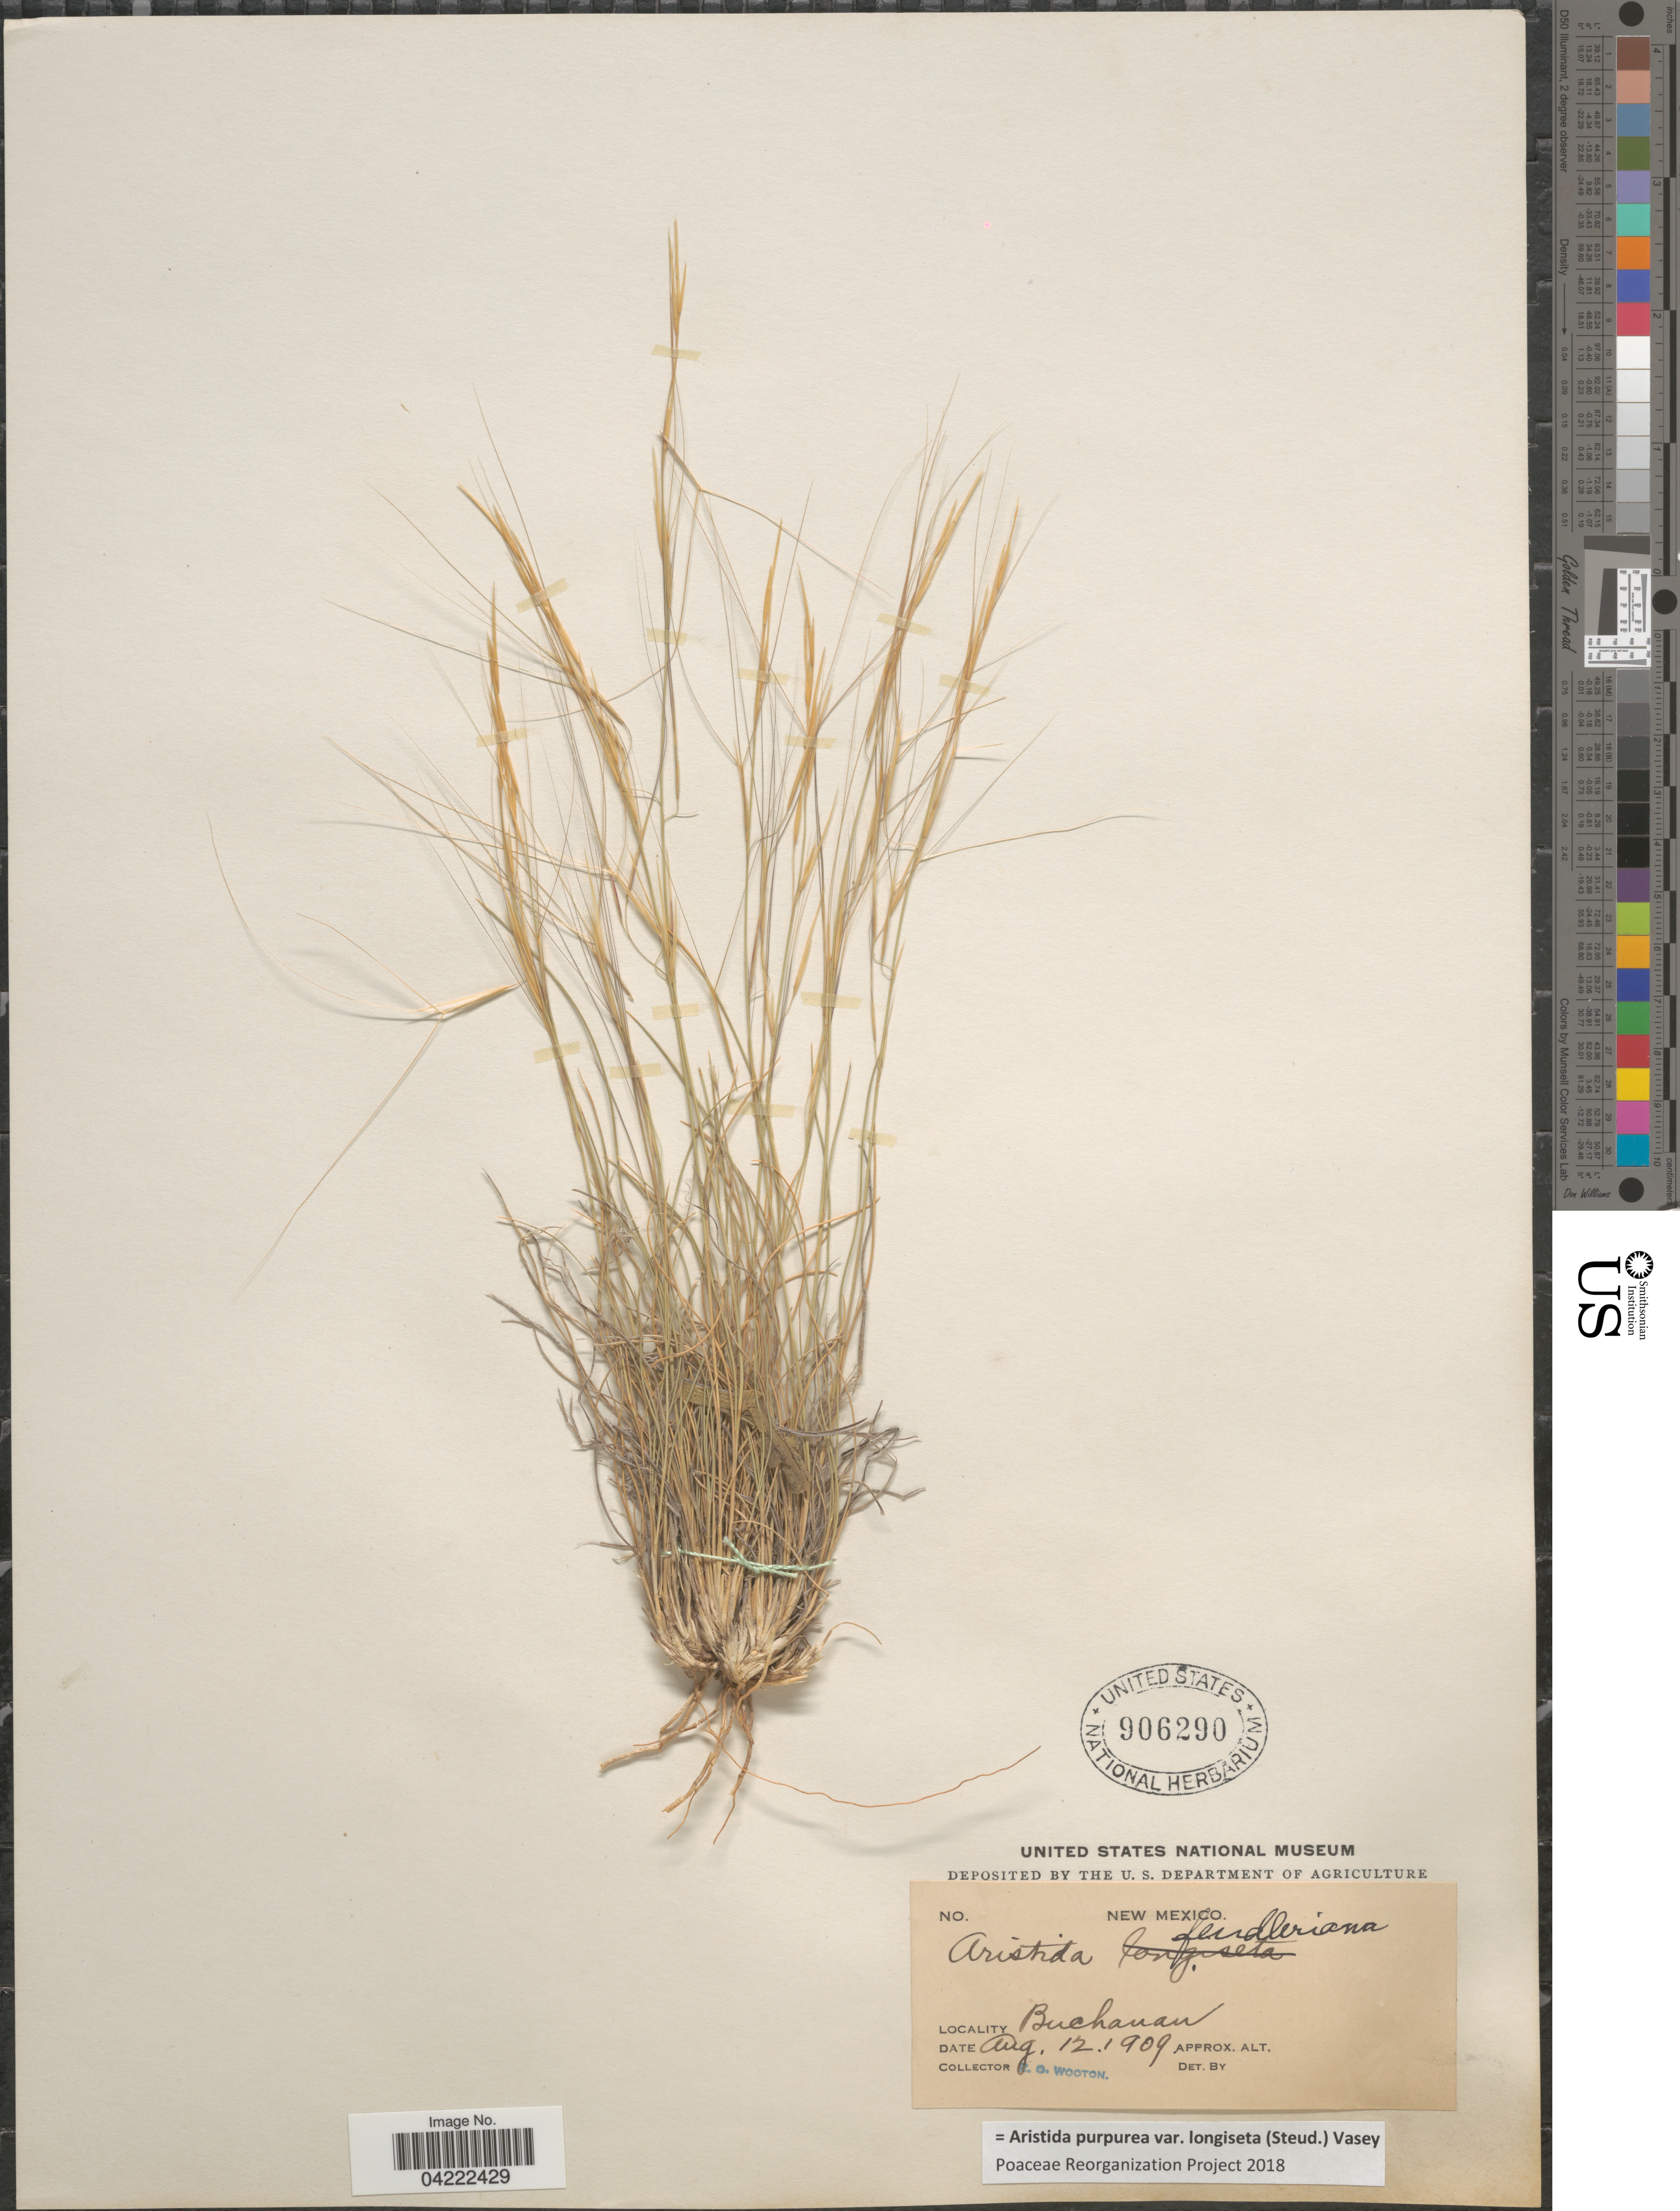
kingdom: Plantae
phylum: Tracheophyta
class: Liliopsida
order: Poales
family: Poaceae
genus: Aristida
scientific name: Aristida purpurea var. longiseta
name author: (Steud.) Vasey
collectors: E. O. Wooton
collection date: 1909-08-12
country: United States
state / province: New Mexico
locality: Buchanan.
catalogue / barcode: US 906290